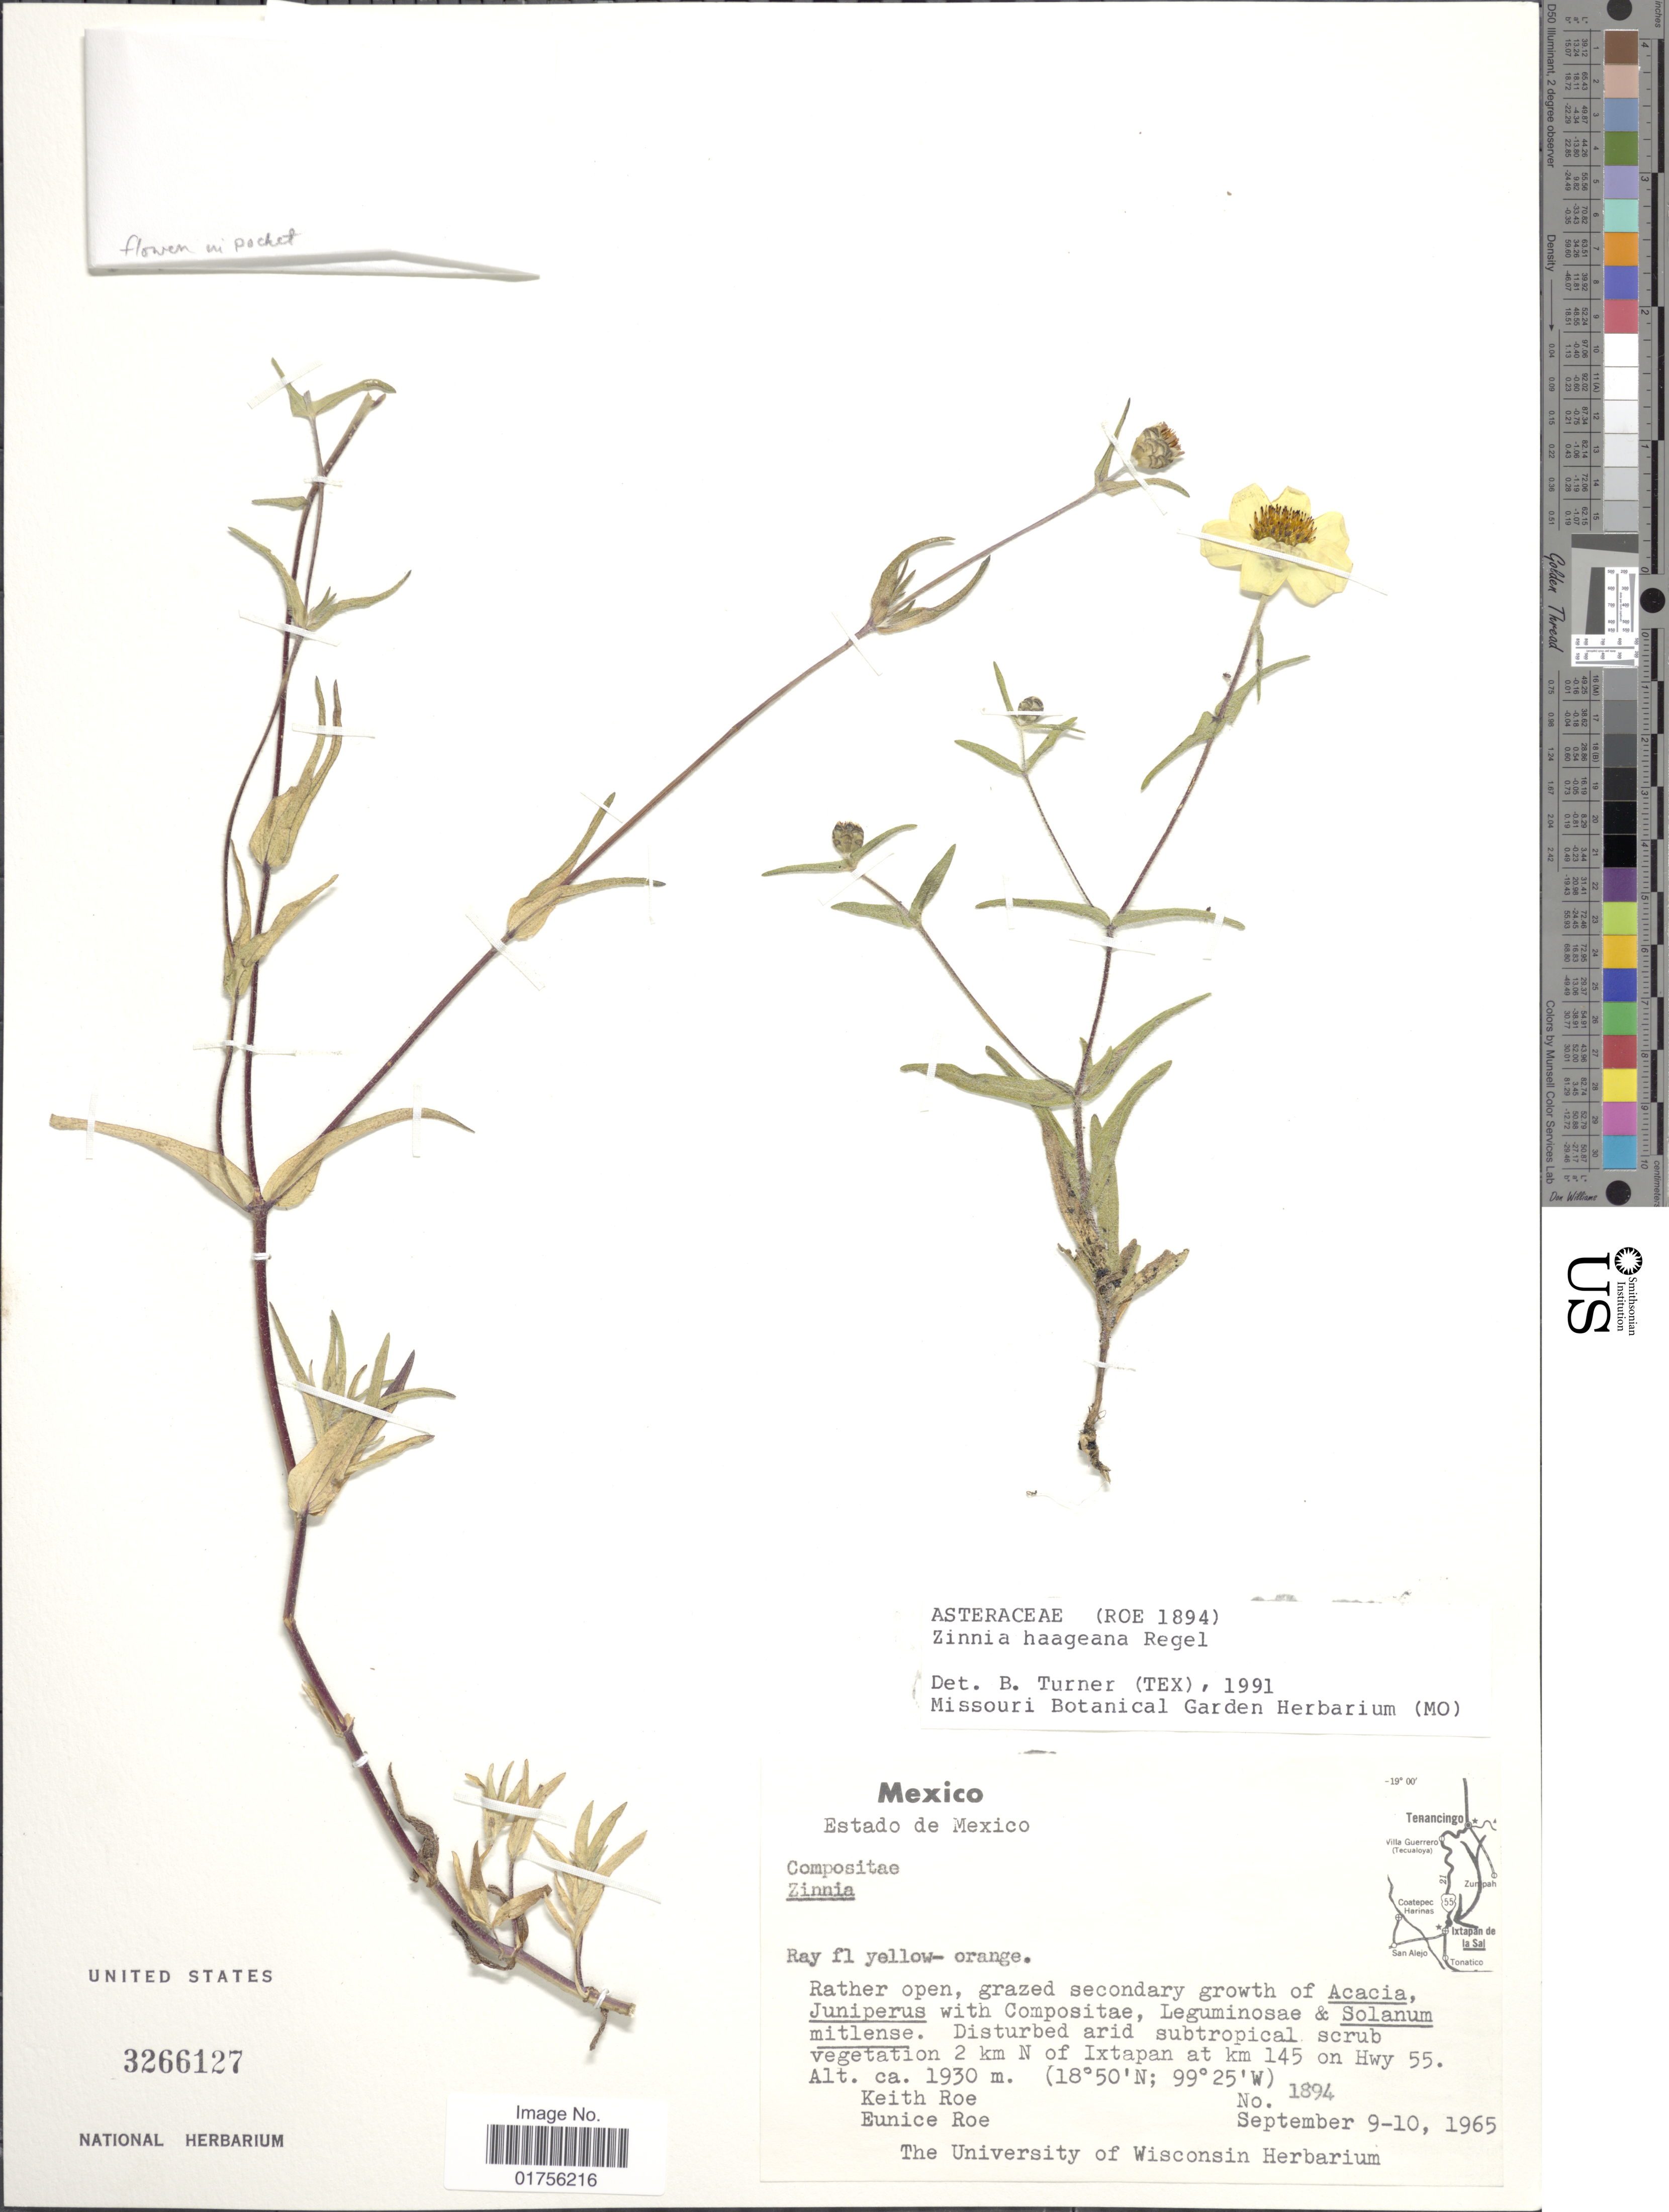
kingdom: Plantae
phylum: Tracheophyta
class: Magnoliopsida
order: Asterales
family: Asteraceae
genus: Zinnia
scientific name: Zinnia haageana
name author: Regel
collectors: K. E. Roe & E. Roe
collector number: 1894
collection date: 1965-09-09/1965-09-10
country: Mexico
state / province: México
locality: Estado de Mexico, 2 km N of Ixtapan at km 145 on Hwy 55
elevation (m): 1930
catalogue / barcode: US 3266127